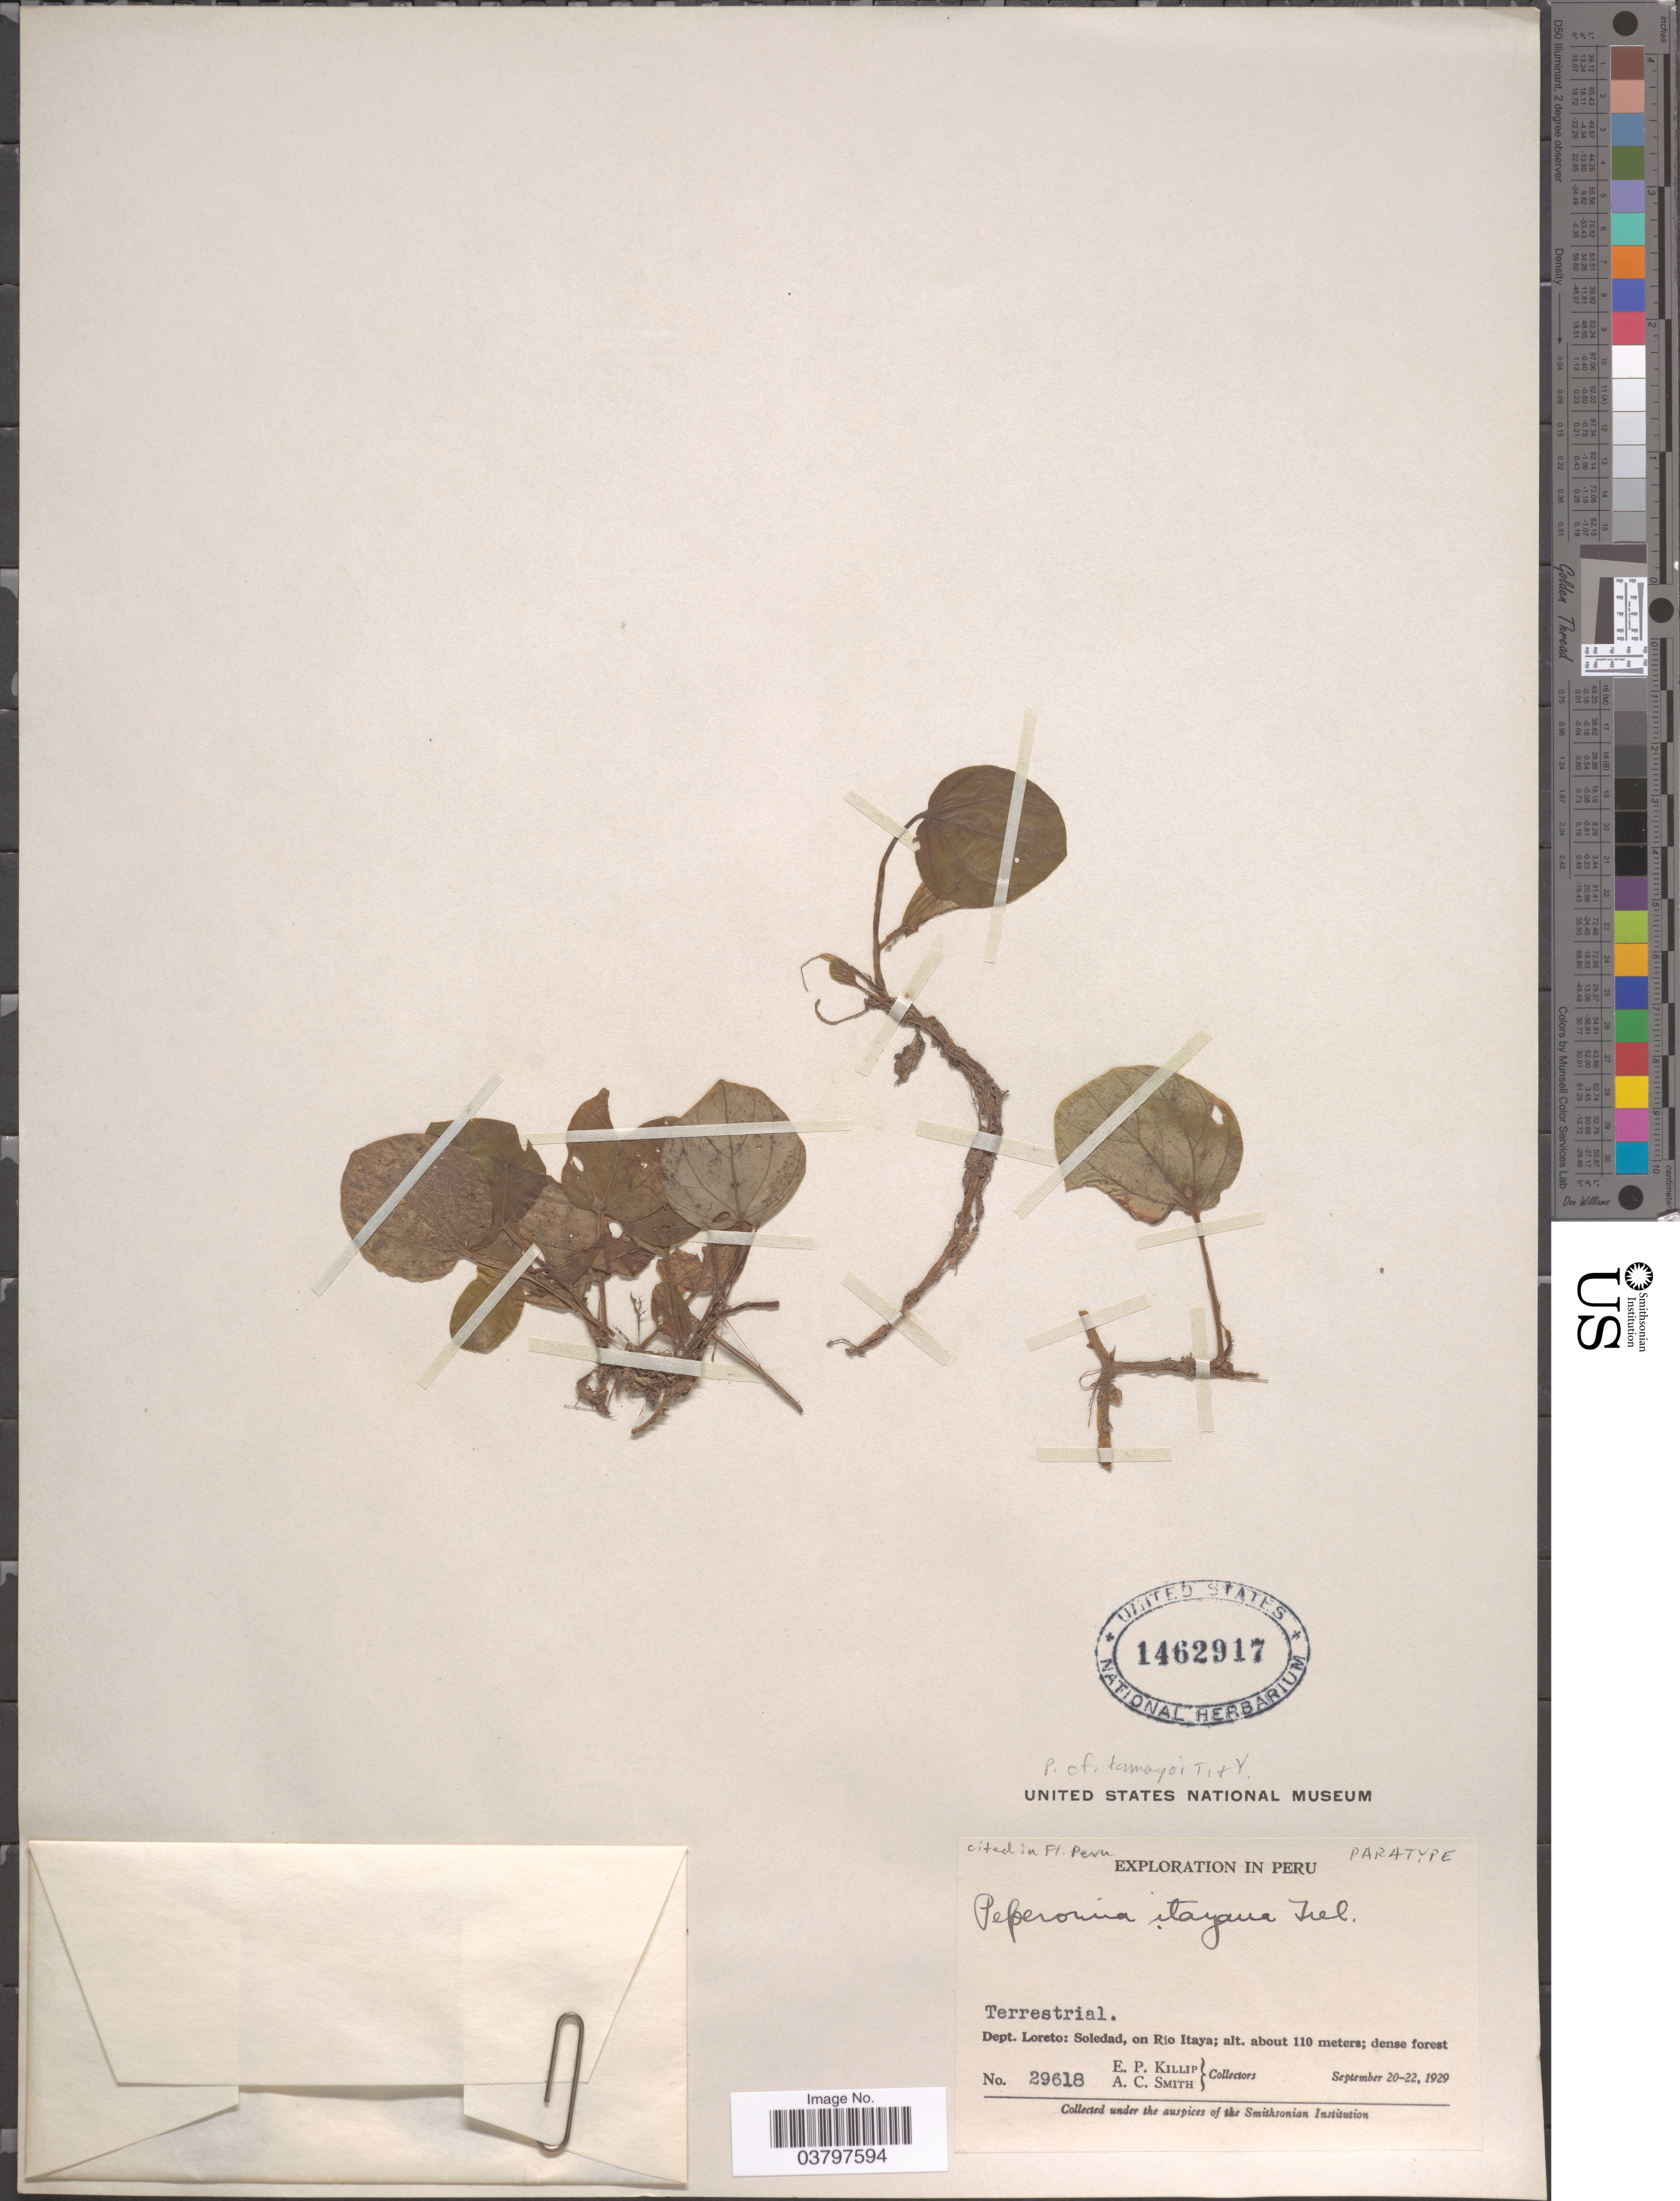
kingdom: Plantae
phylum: Tracheophyta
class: Magnoliopsida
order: Piperales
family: Piperaceae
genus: Peperomia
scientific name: Peperomia itayana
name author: Trel. in J.F. Macbr.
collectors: E. P. Killip & A. C. Smith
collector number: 29618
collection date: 1929-09-20/1929-09-22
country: Peru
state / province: Loreto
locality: Dept. Loreto: Soledad, on Río Itaya.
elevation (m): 110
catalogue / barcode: US 1462917